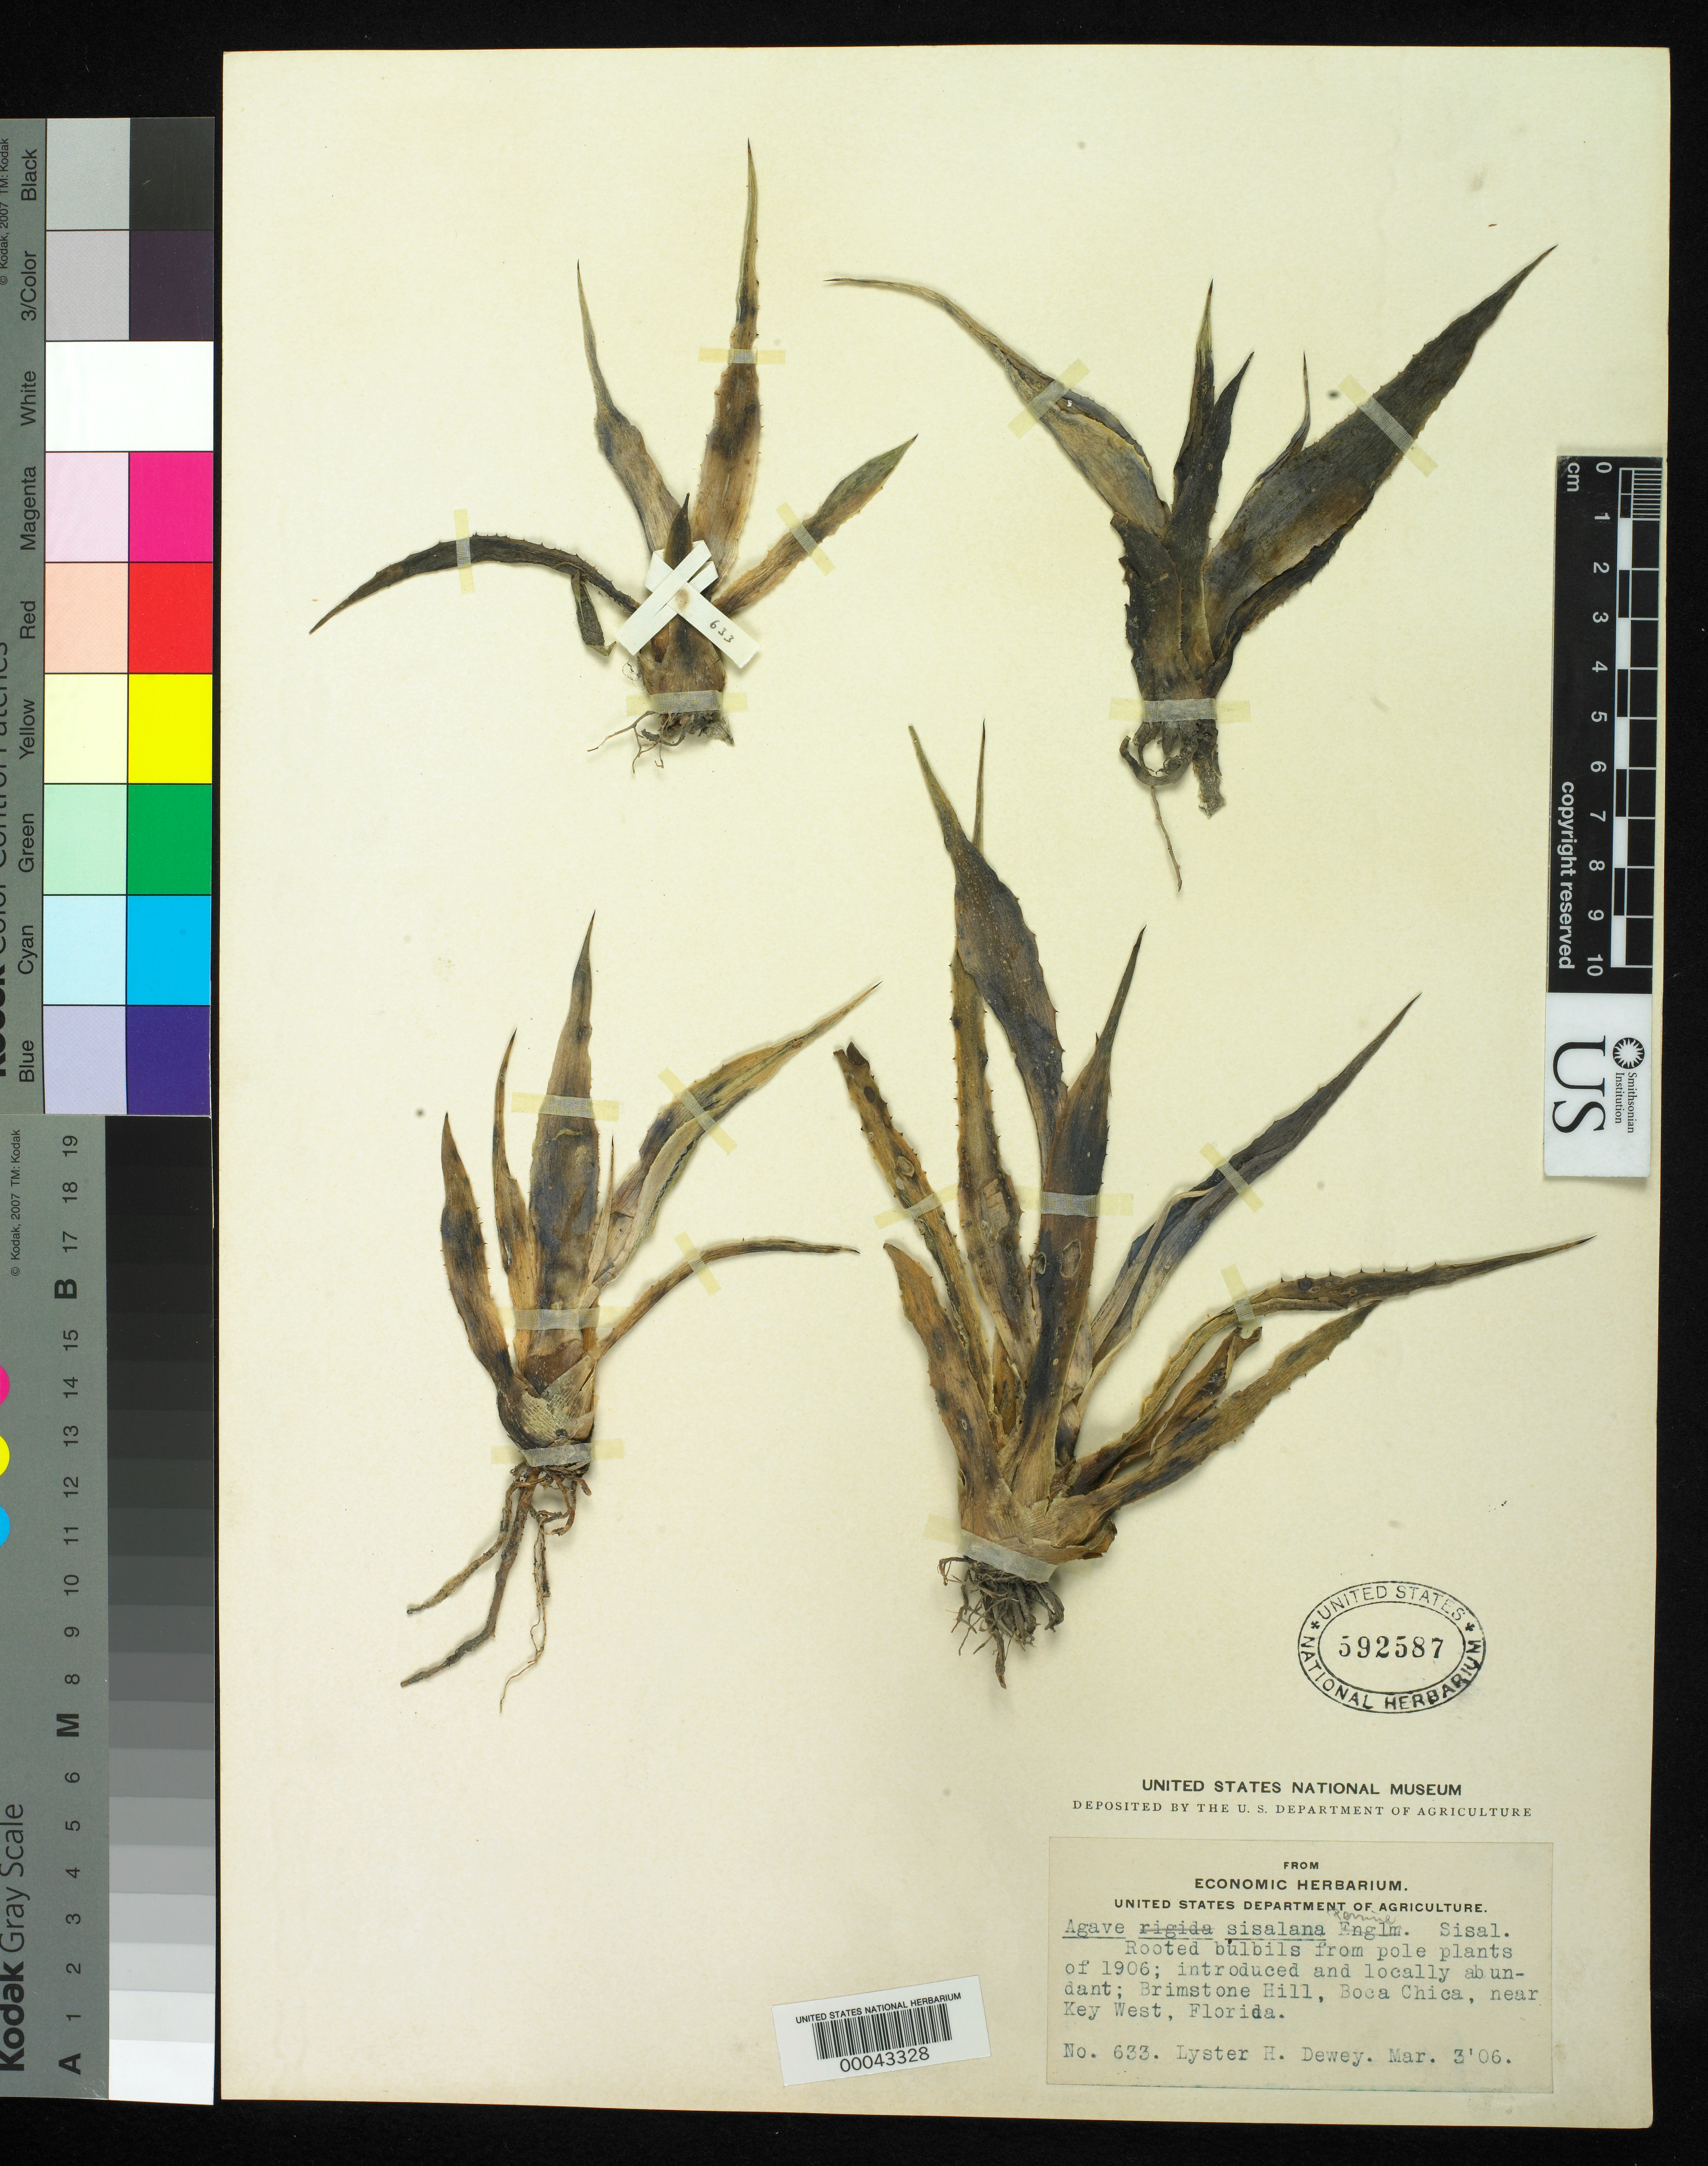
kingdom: Plantae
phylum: Tracheophyta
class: Liliopsida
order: Asparagales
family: Asparagaceae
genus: Agave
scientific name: Agave sisalana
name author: Perrine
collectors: L. H. Dewey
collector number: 633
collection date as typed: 03 Mar 1906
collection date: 1906-03-03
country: United States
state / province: Florida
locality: Brimstone hill, boca chica, near key west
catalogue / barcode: US 592587